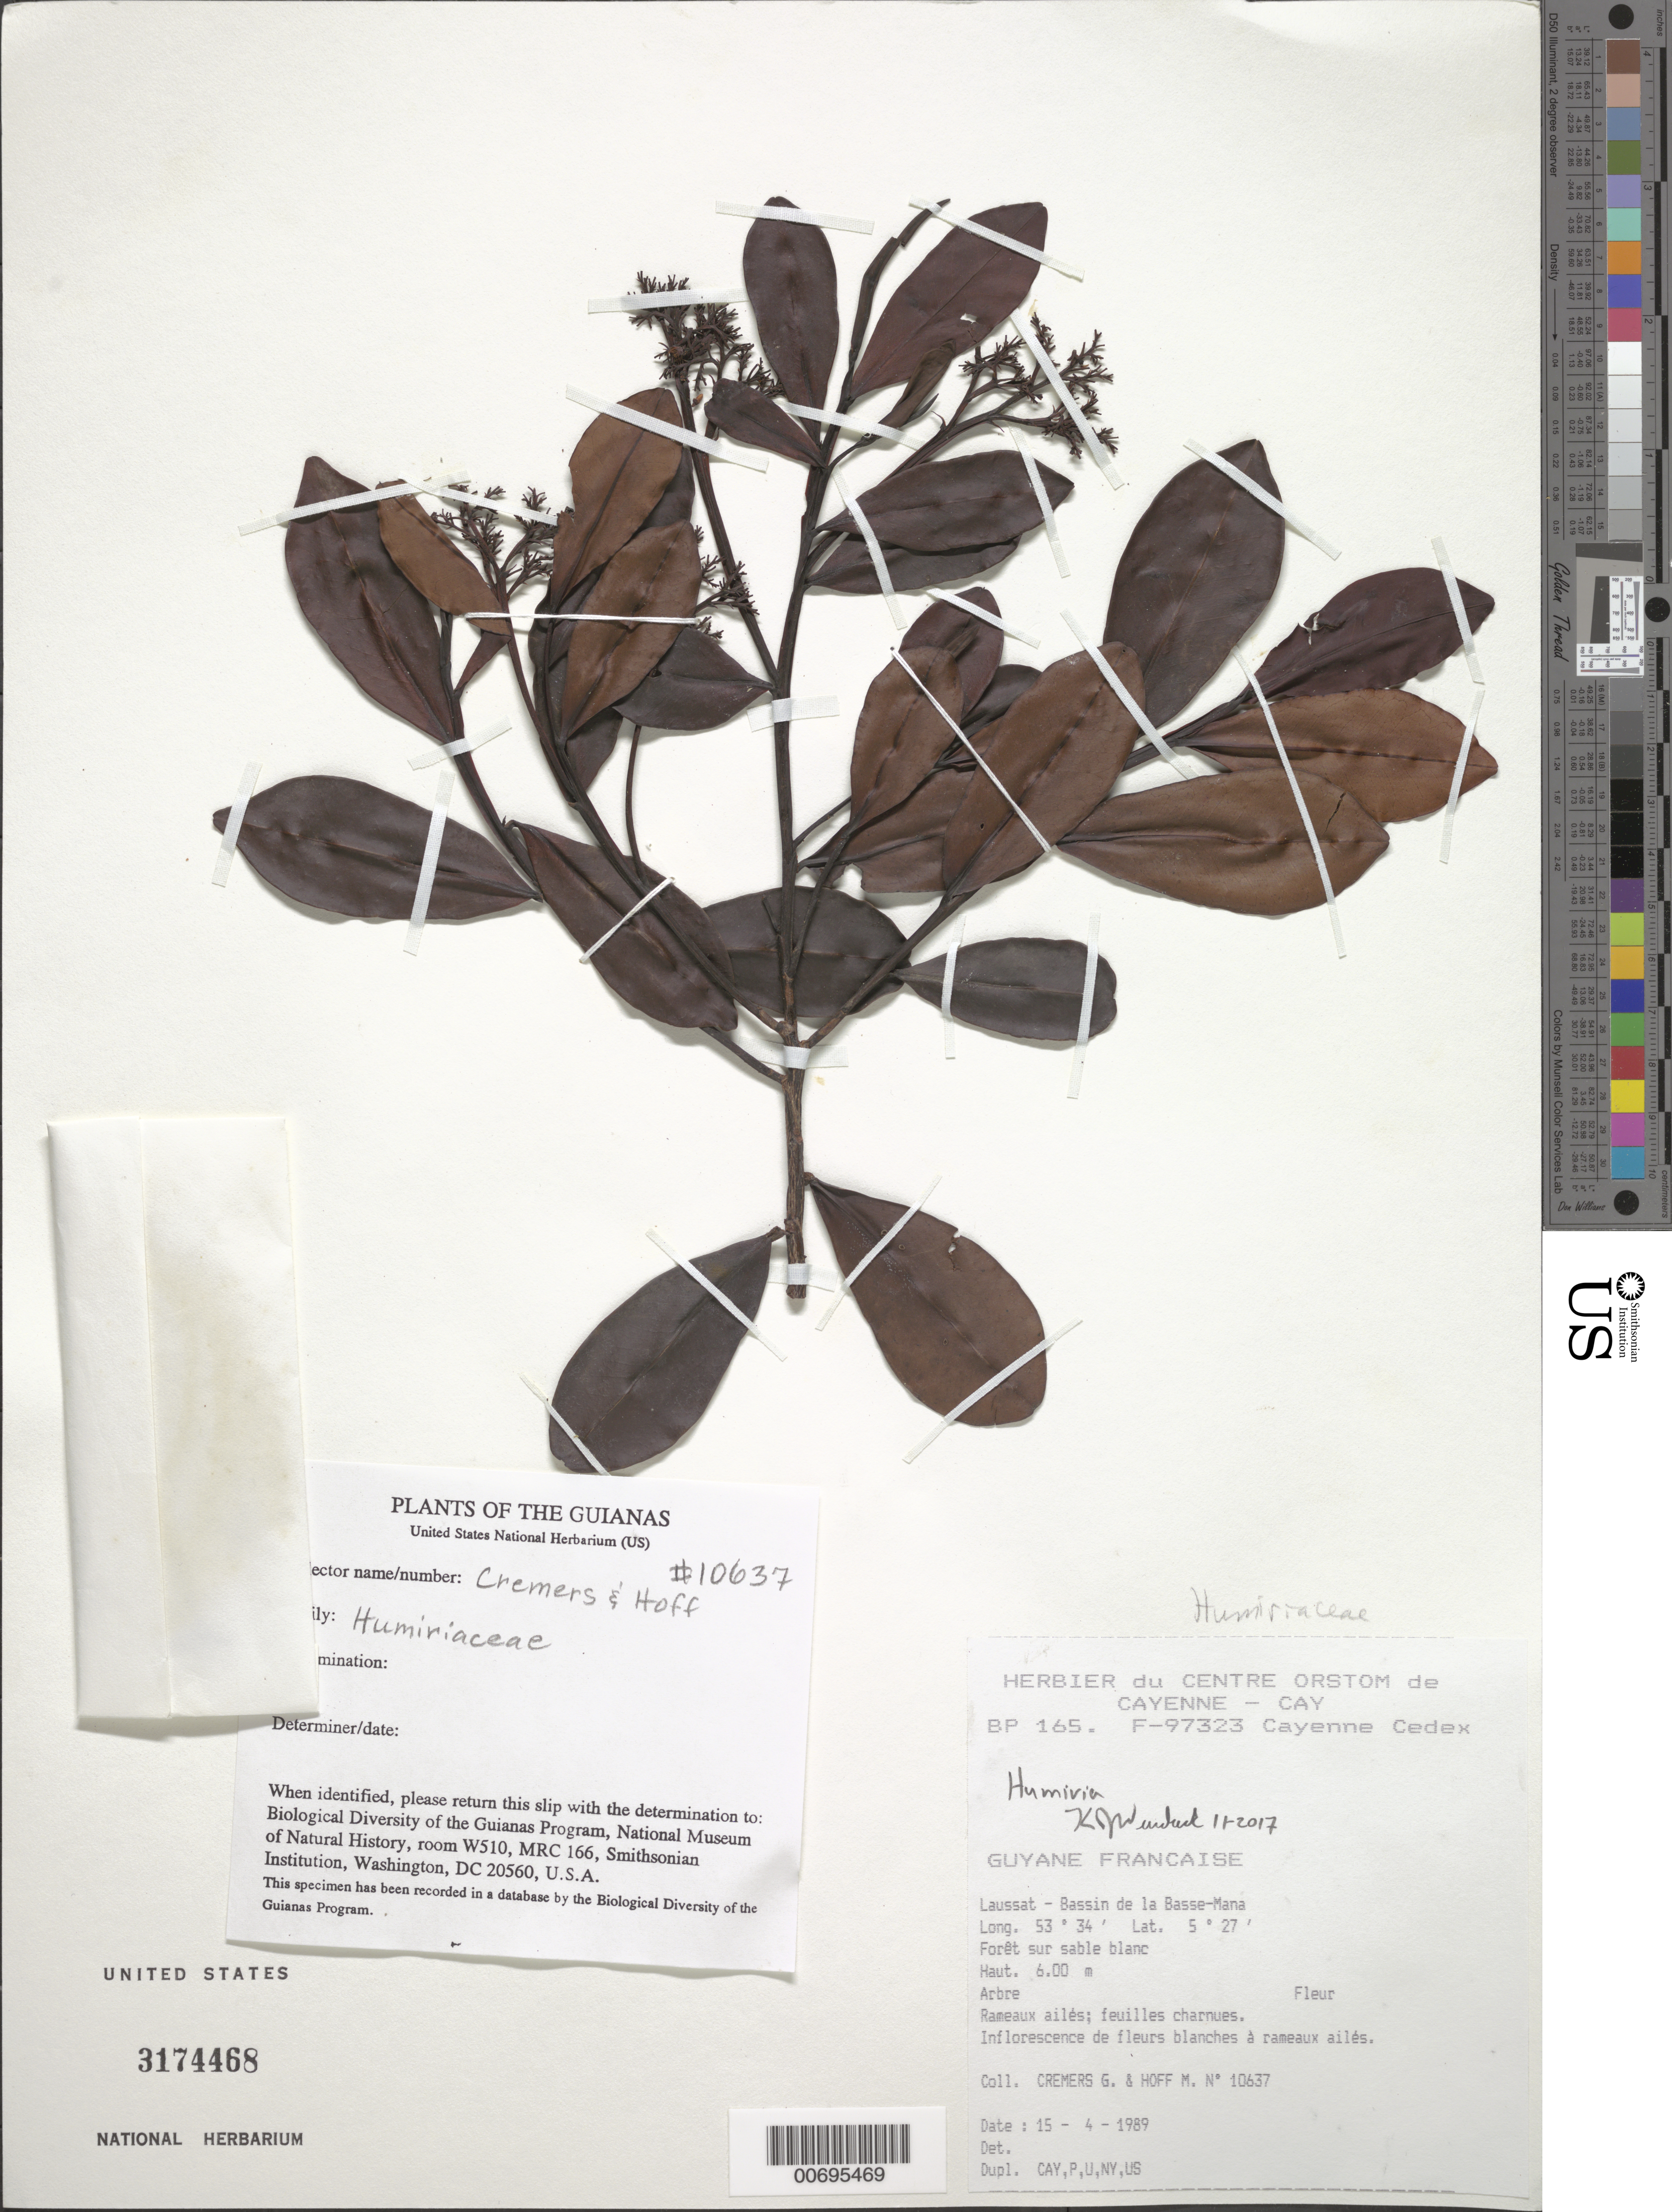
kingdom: Plantae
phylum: Tracheophyta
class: Magnoliopsida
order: Malpighiales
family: Humiriaceae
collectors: G. Cremers & M. Hoff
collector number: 10637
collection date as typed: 15-Apr-89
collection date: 1989-04-15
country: French Guiana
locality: Laussat, Bassin de la Basse-Mana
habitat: Forest on white sand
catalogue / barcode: US 3174468